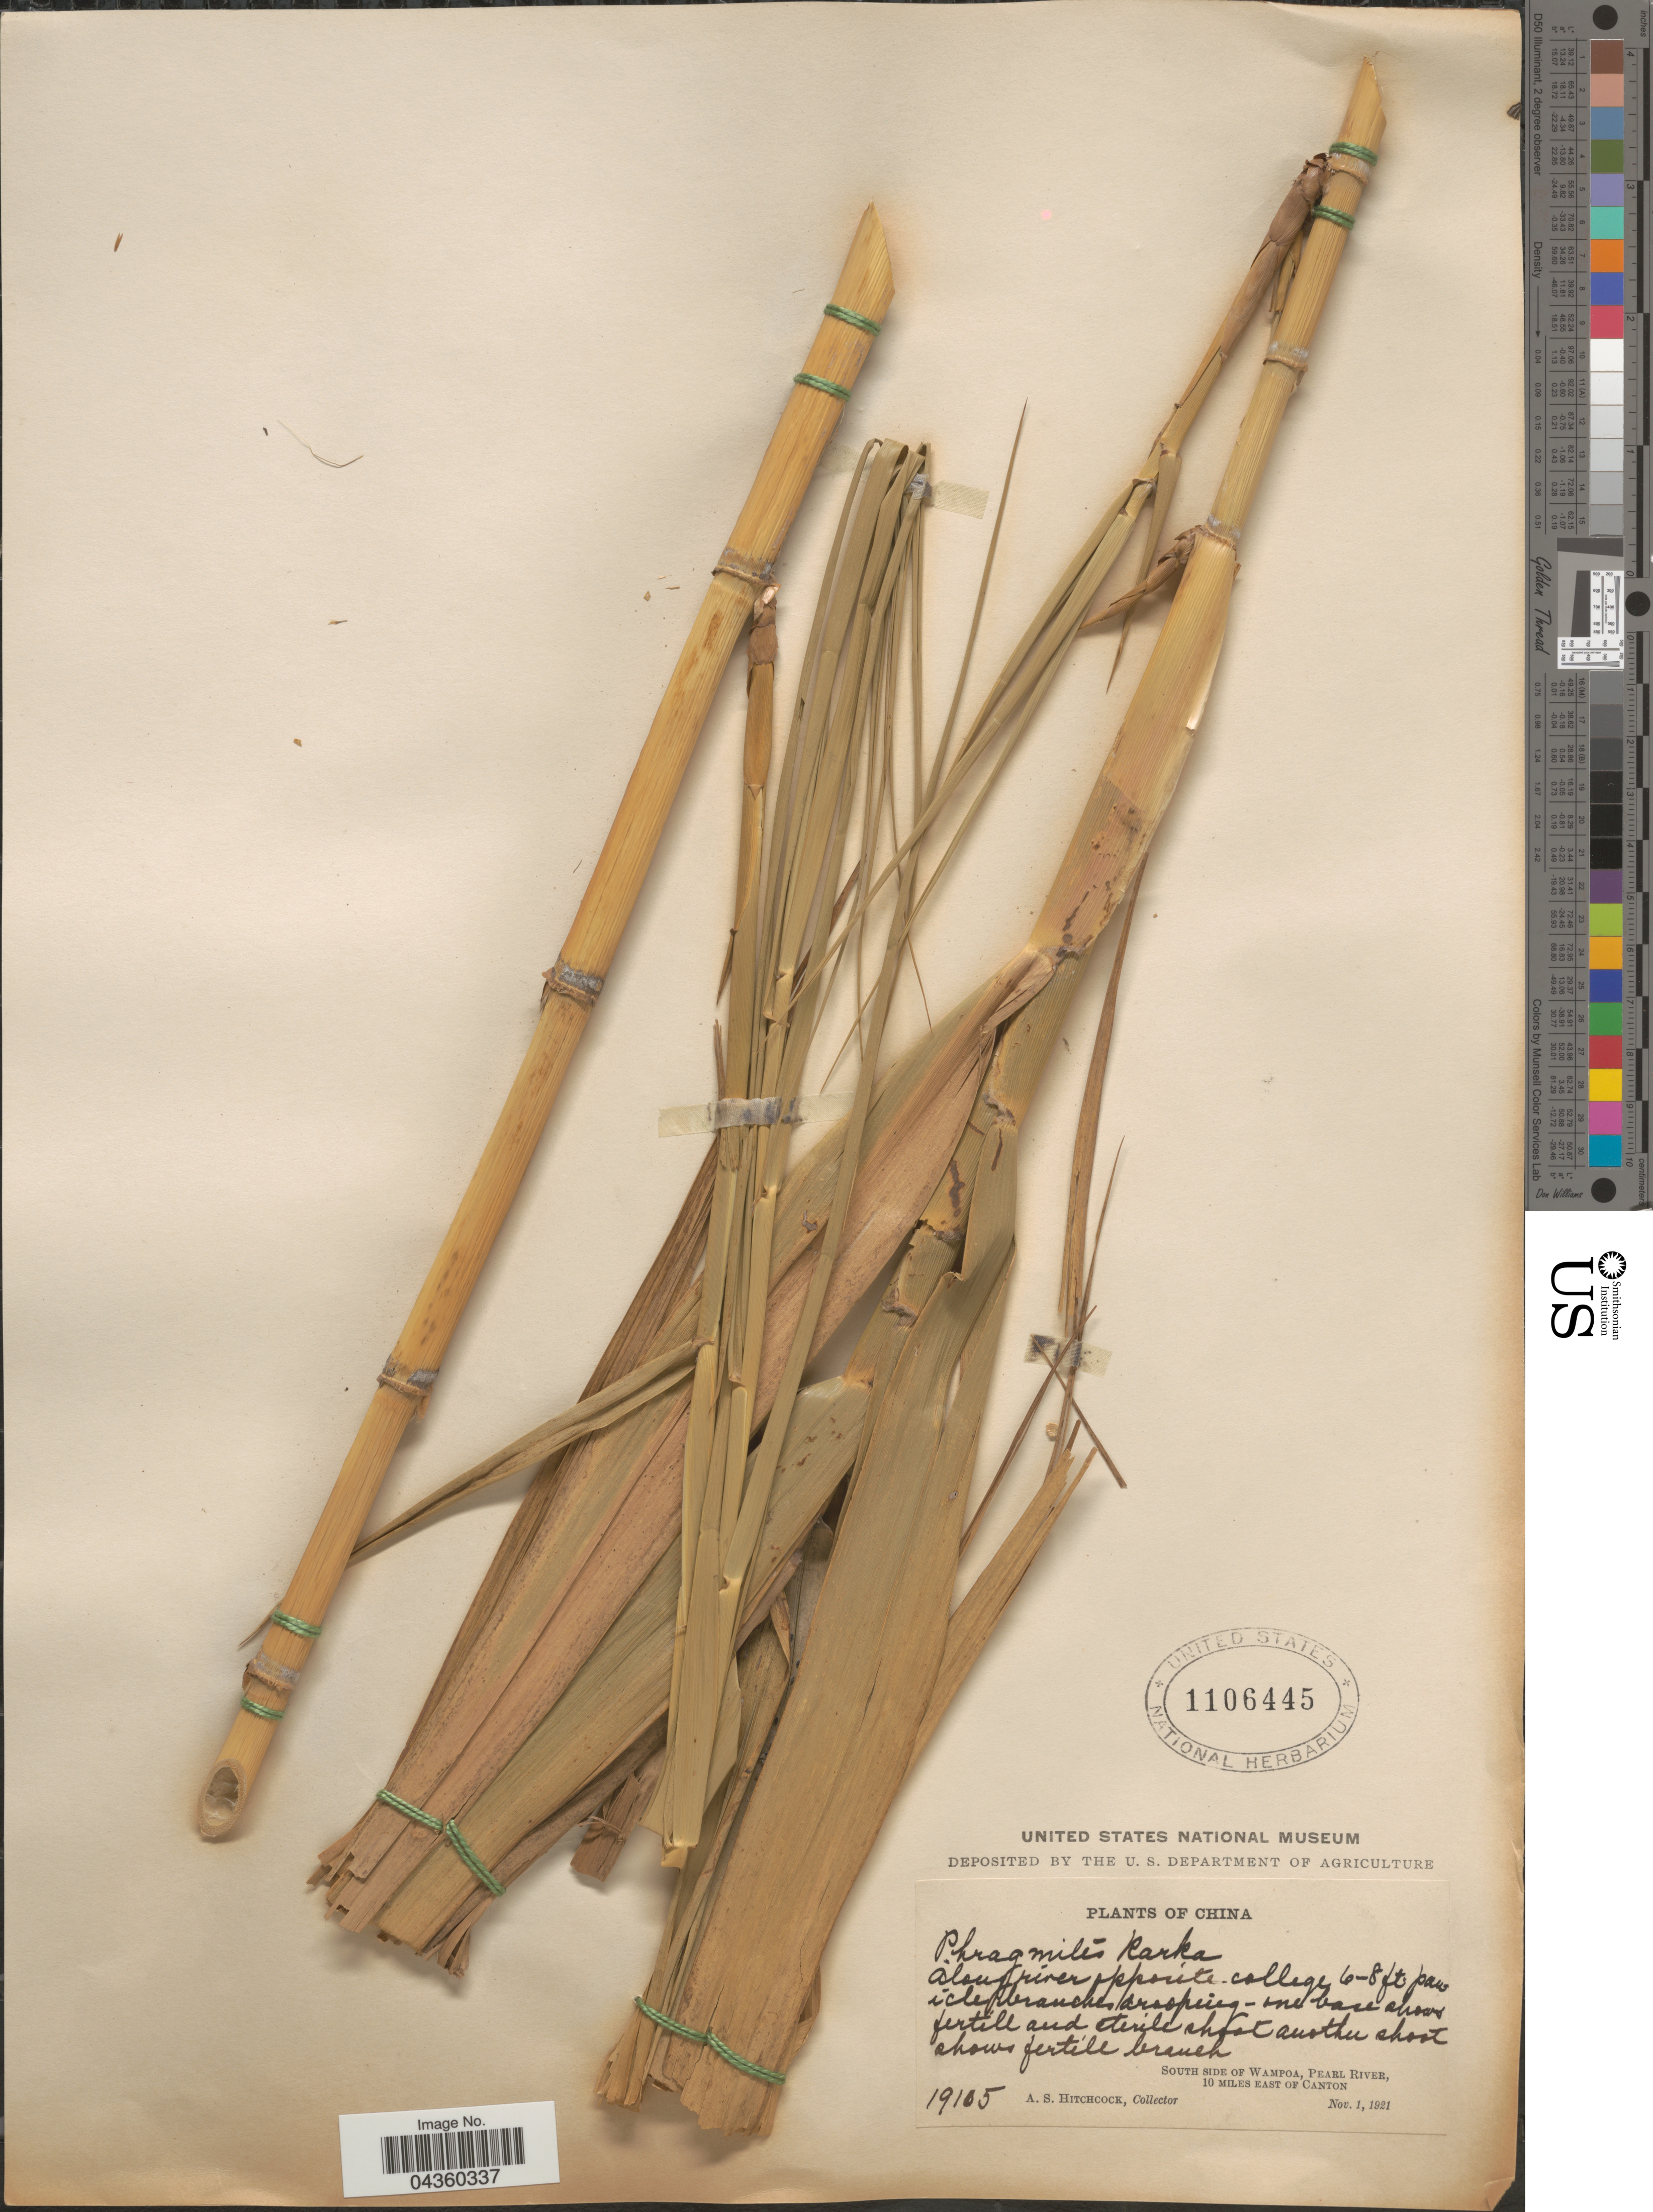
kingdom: Plantae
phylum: Tracheophyta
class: Liliopsida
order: Poales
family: Poaceae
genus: Phragmites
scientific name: Phragmites karka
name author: (Retz.) Trin. ex Steud.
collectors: A. S. Hitchcock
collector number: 19105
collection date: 1921-11-01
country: China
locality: South side of Wampoa, Pearl River, 10 miles east of Canton.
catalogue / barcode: US 1106445